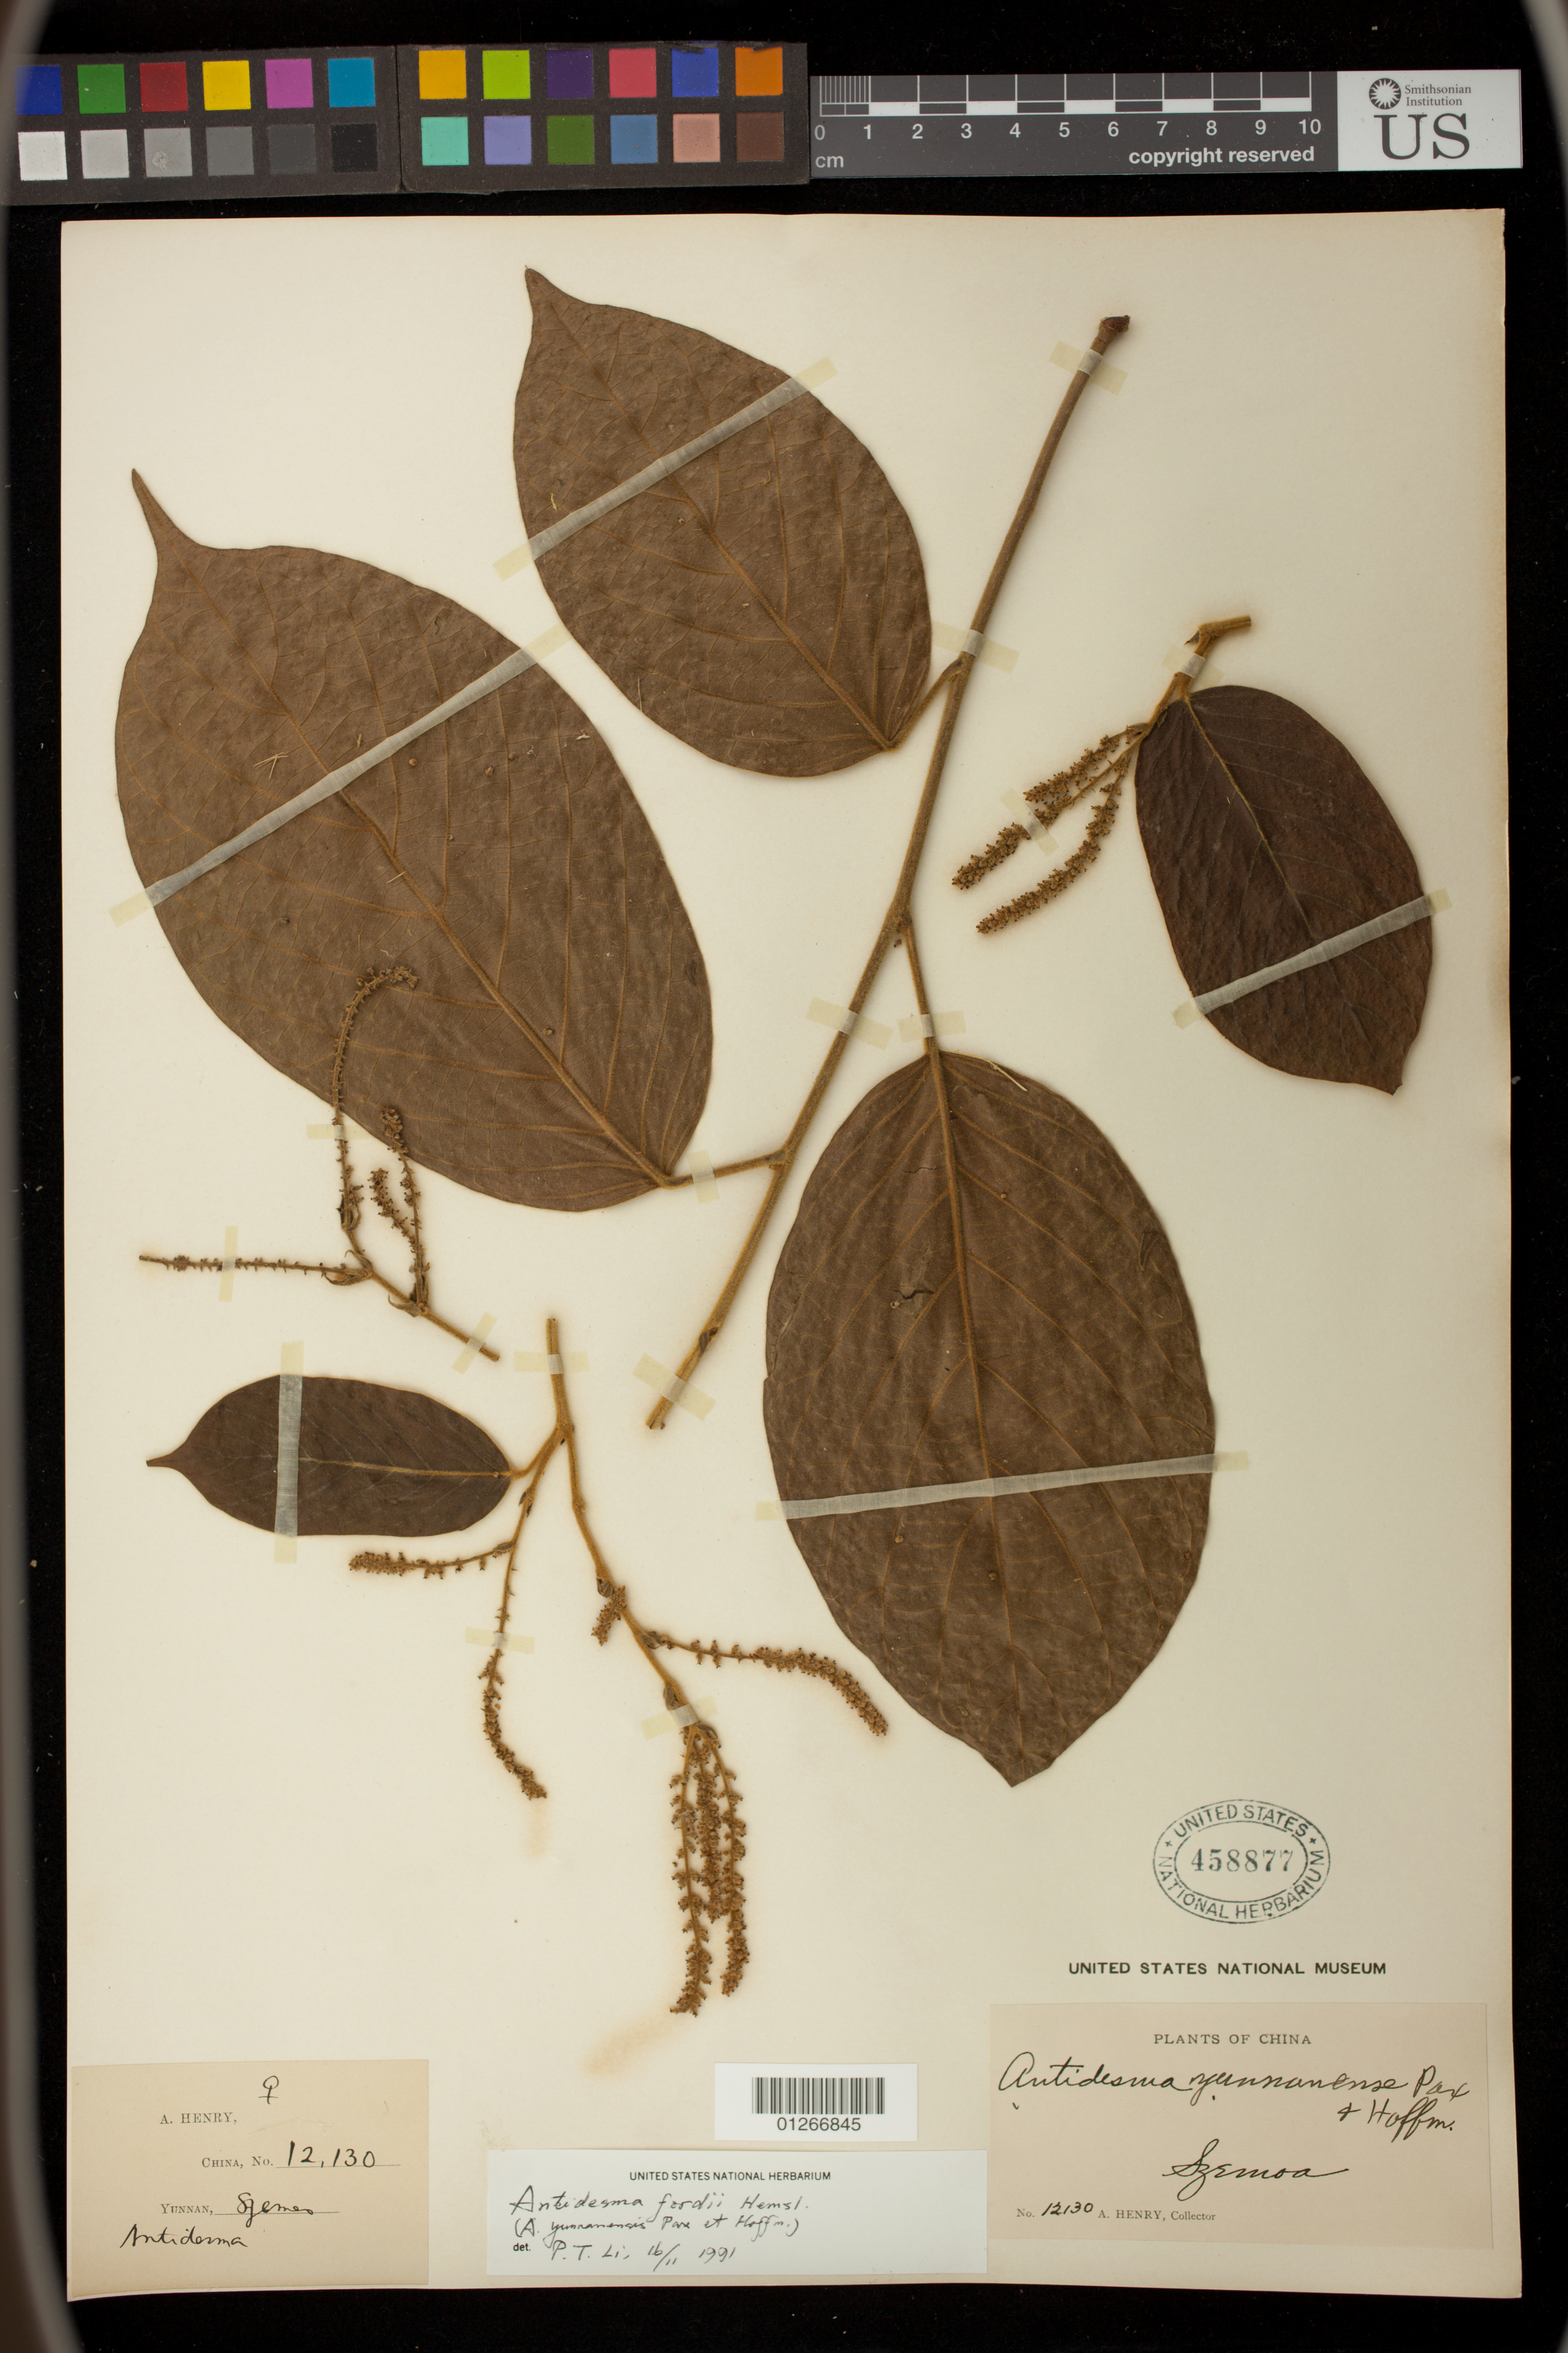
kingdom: Plantae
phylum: Tracheophyta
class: Magnoliopsida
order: Malpighiales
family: Phyllanthaceae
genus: Antidesma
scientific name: Antidesma fordii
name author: Hemsl.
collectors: A. Henry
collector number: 12130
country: China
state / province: Yunnan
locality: Szemoa.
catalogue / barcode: US 458877